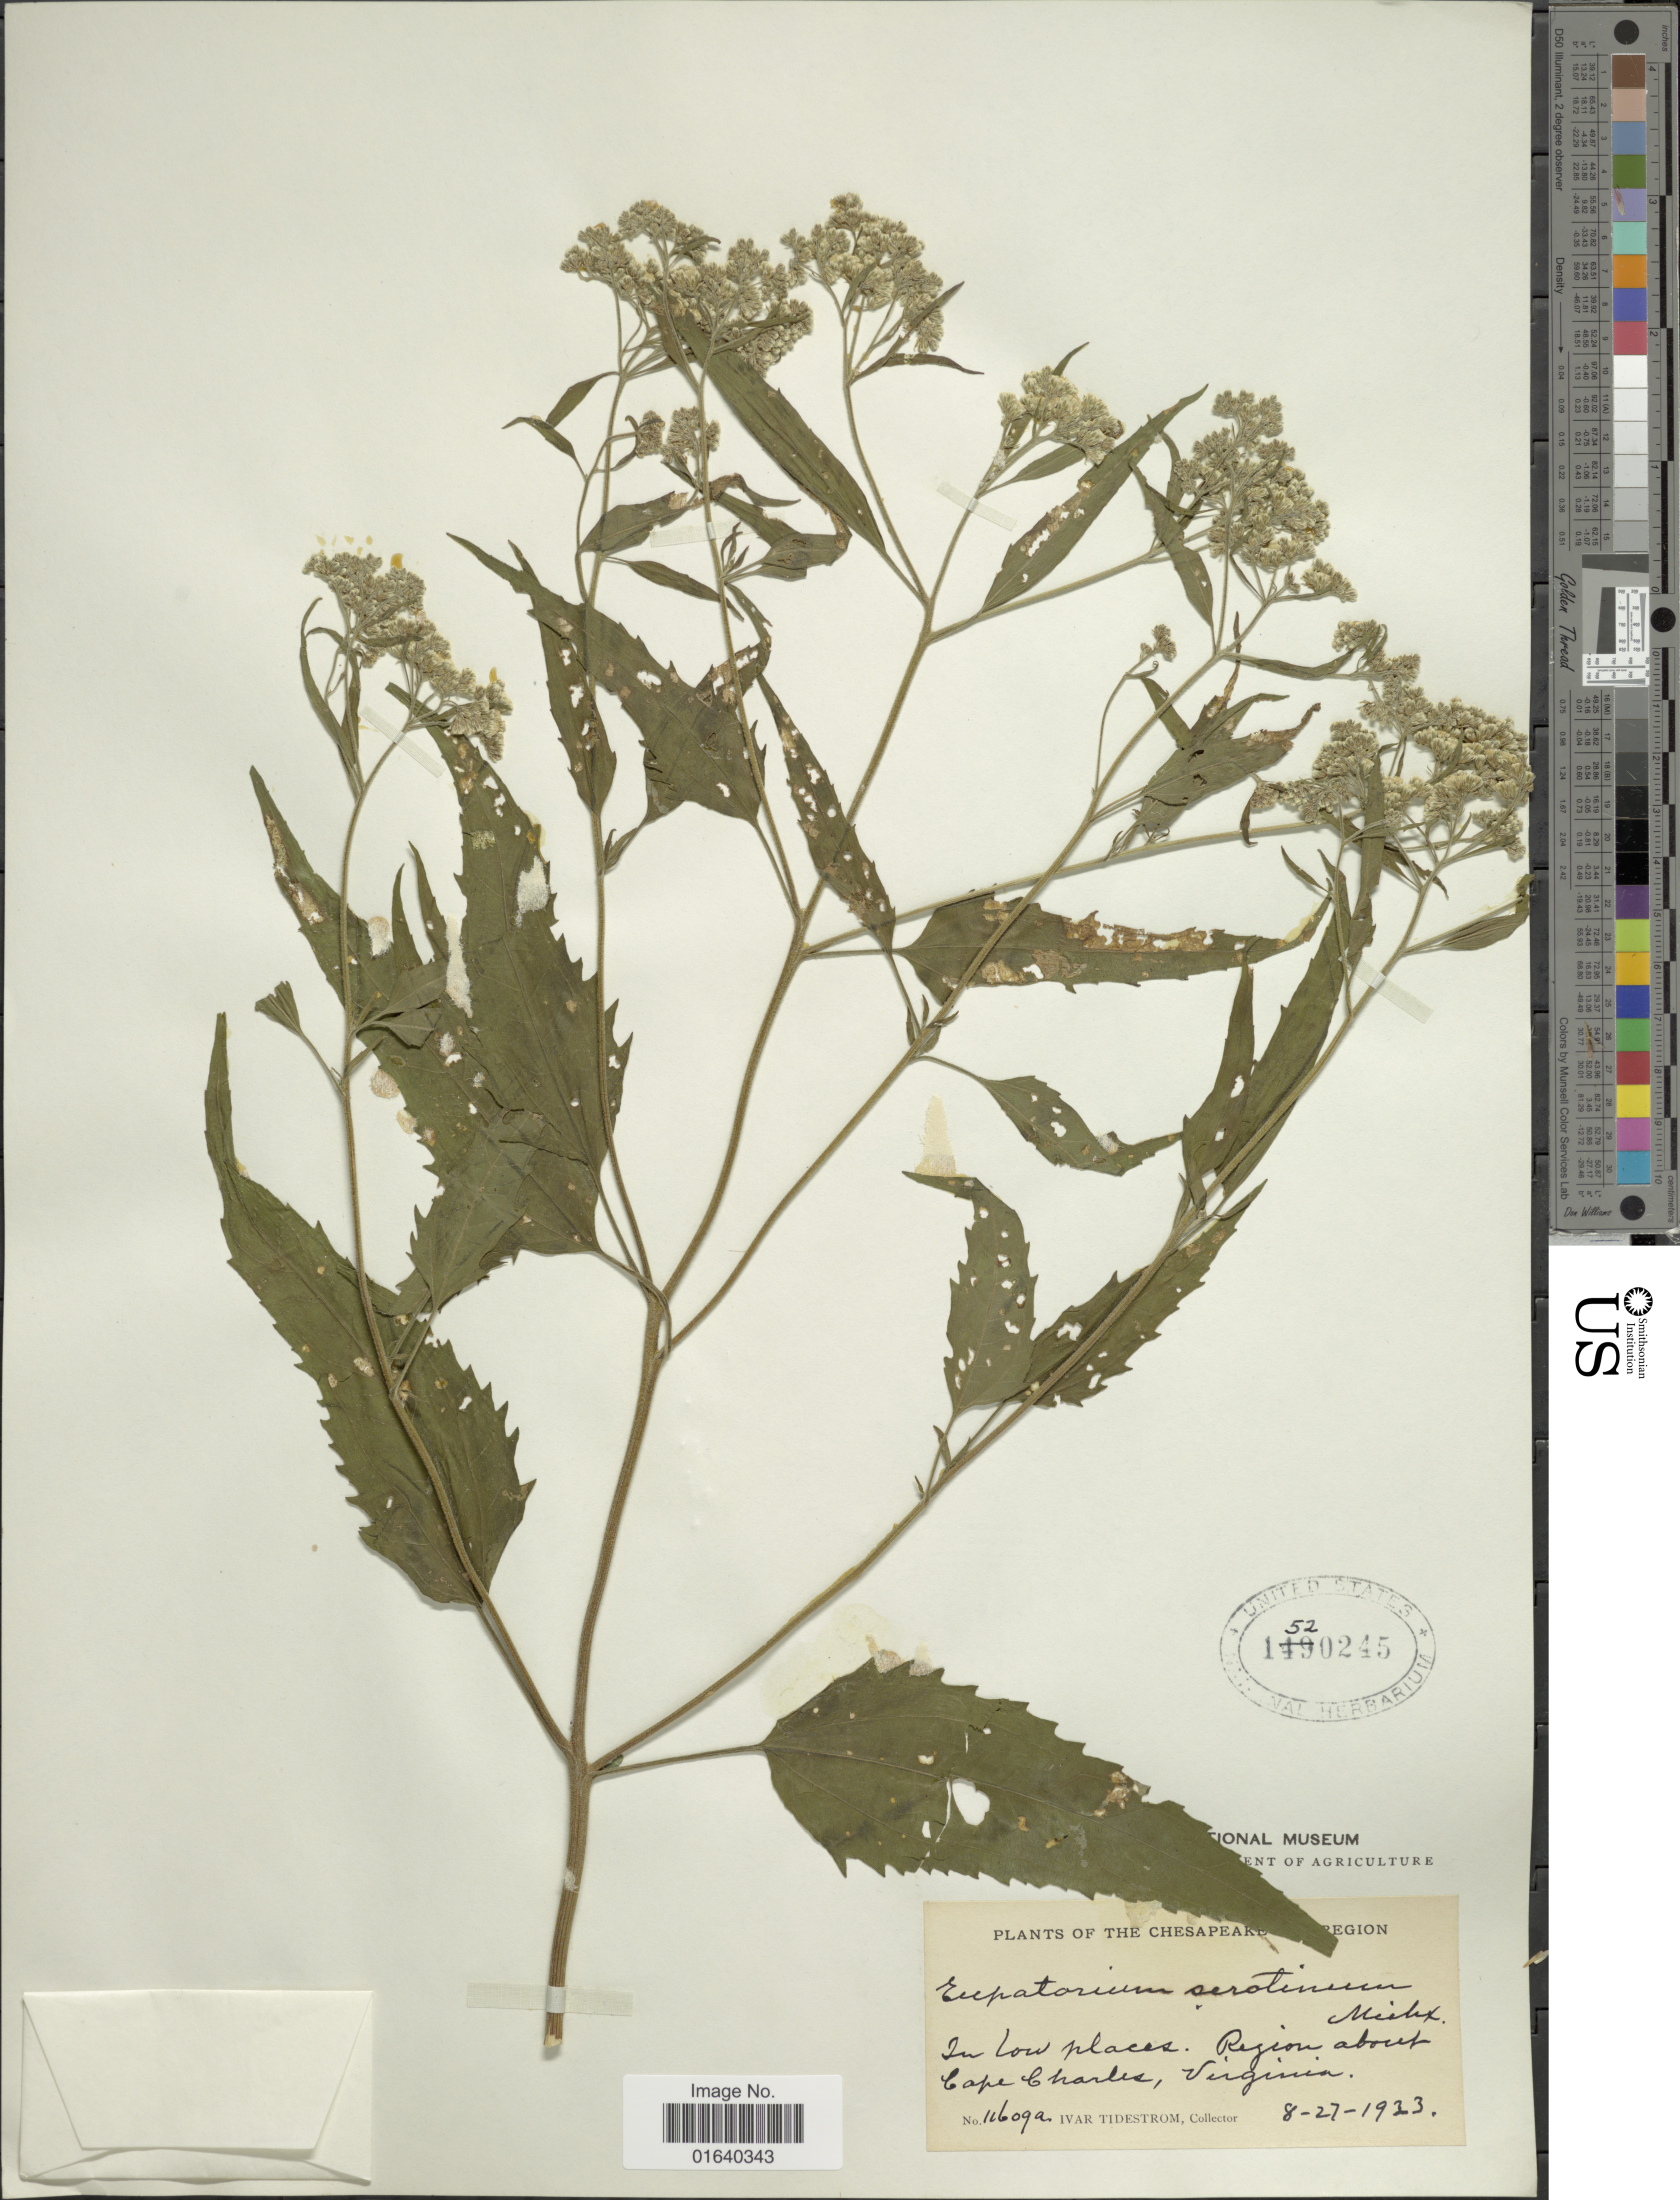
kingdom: Plantae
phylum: Tracheophyta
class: Magnoliopsida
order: Asterales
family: Asteraceae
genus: Eupatorium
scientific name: Eupatorium serotinum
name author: Michx.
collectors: I. F. Tidestrom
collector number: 11609a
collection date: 1933-08-27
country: United States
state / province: Virginia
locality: The Chesapeake Region, On low places. Region about Cape Charles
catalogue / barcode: US 1520245